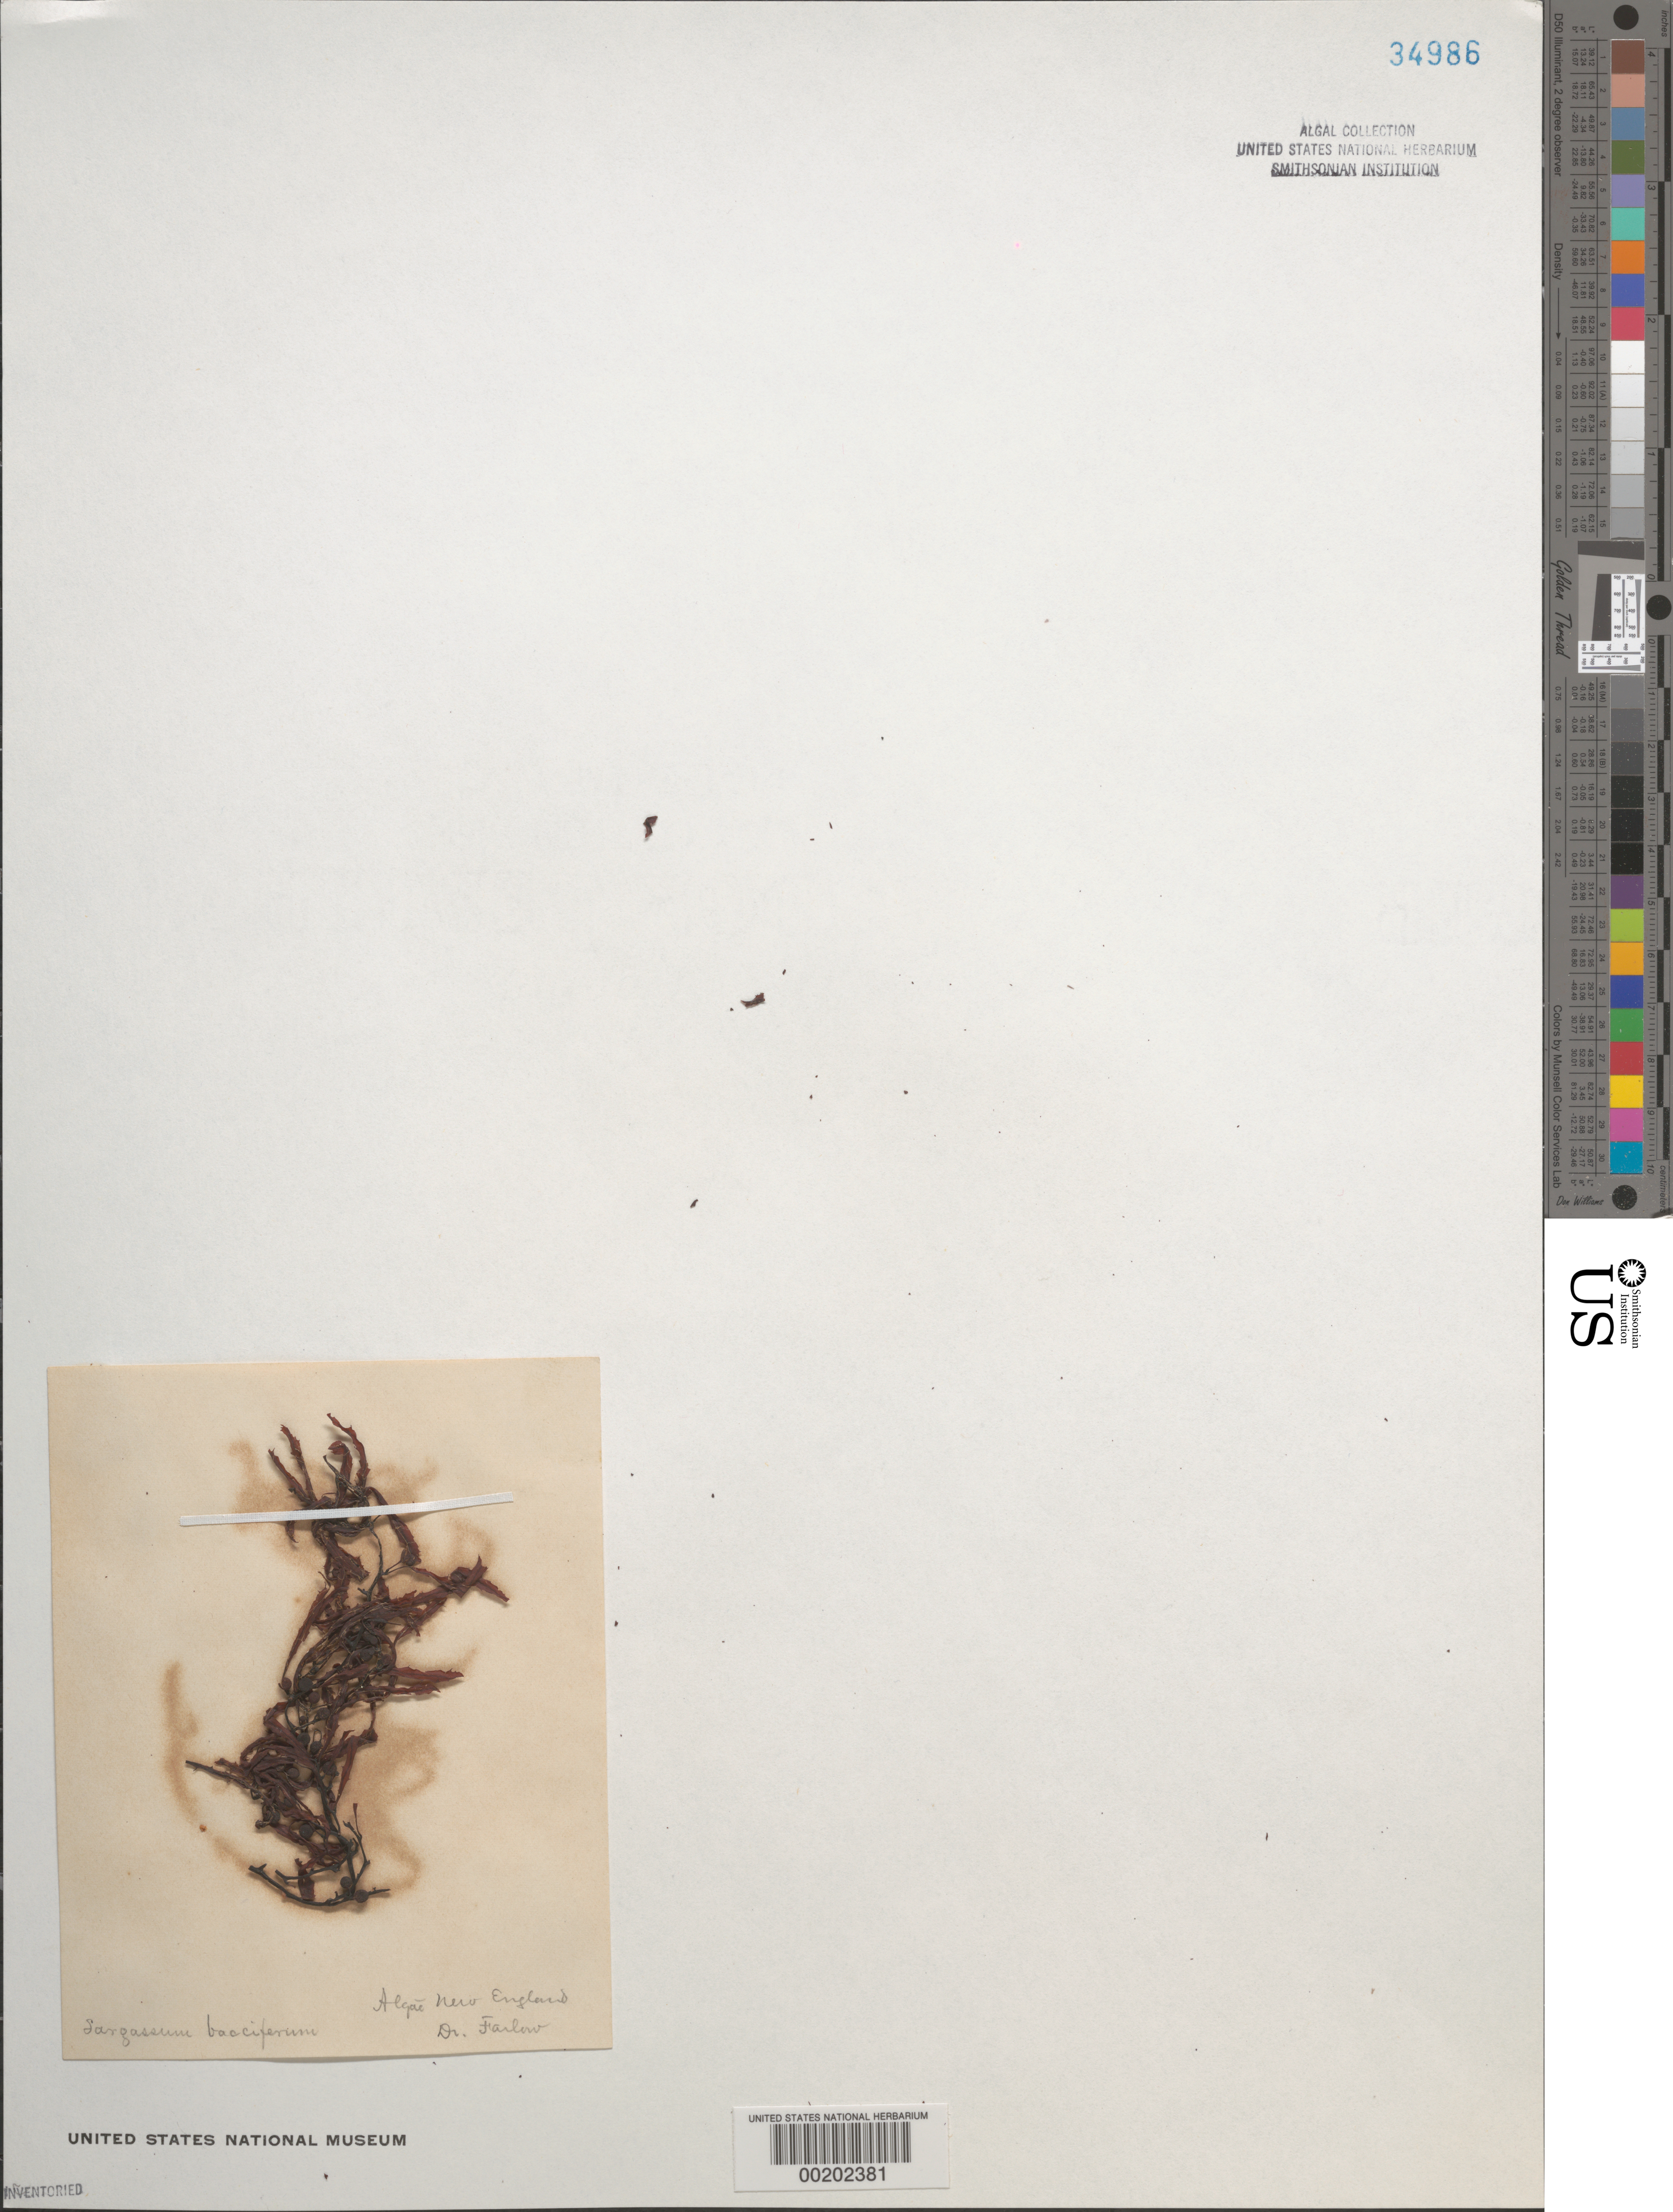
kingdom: Chromista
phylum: Ochrophyta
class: Phaeophyceae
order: Fucales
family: Sargassaceae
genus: Sargassum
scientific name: Sargassum natans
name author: (L.) Gaillon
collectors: W. G. Farlow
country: United States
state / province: New England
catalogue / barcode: US 34986